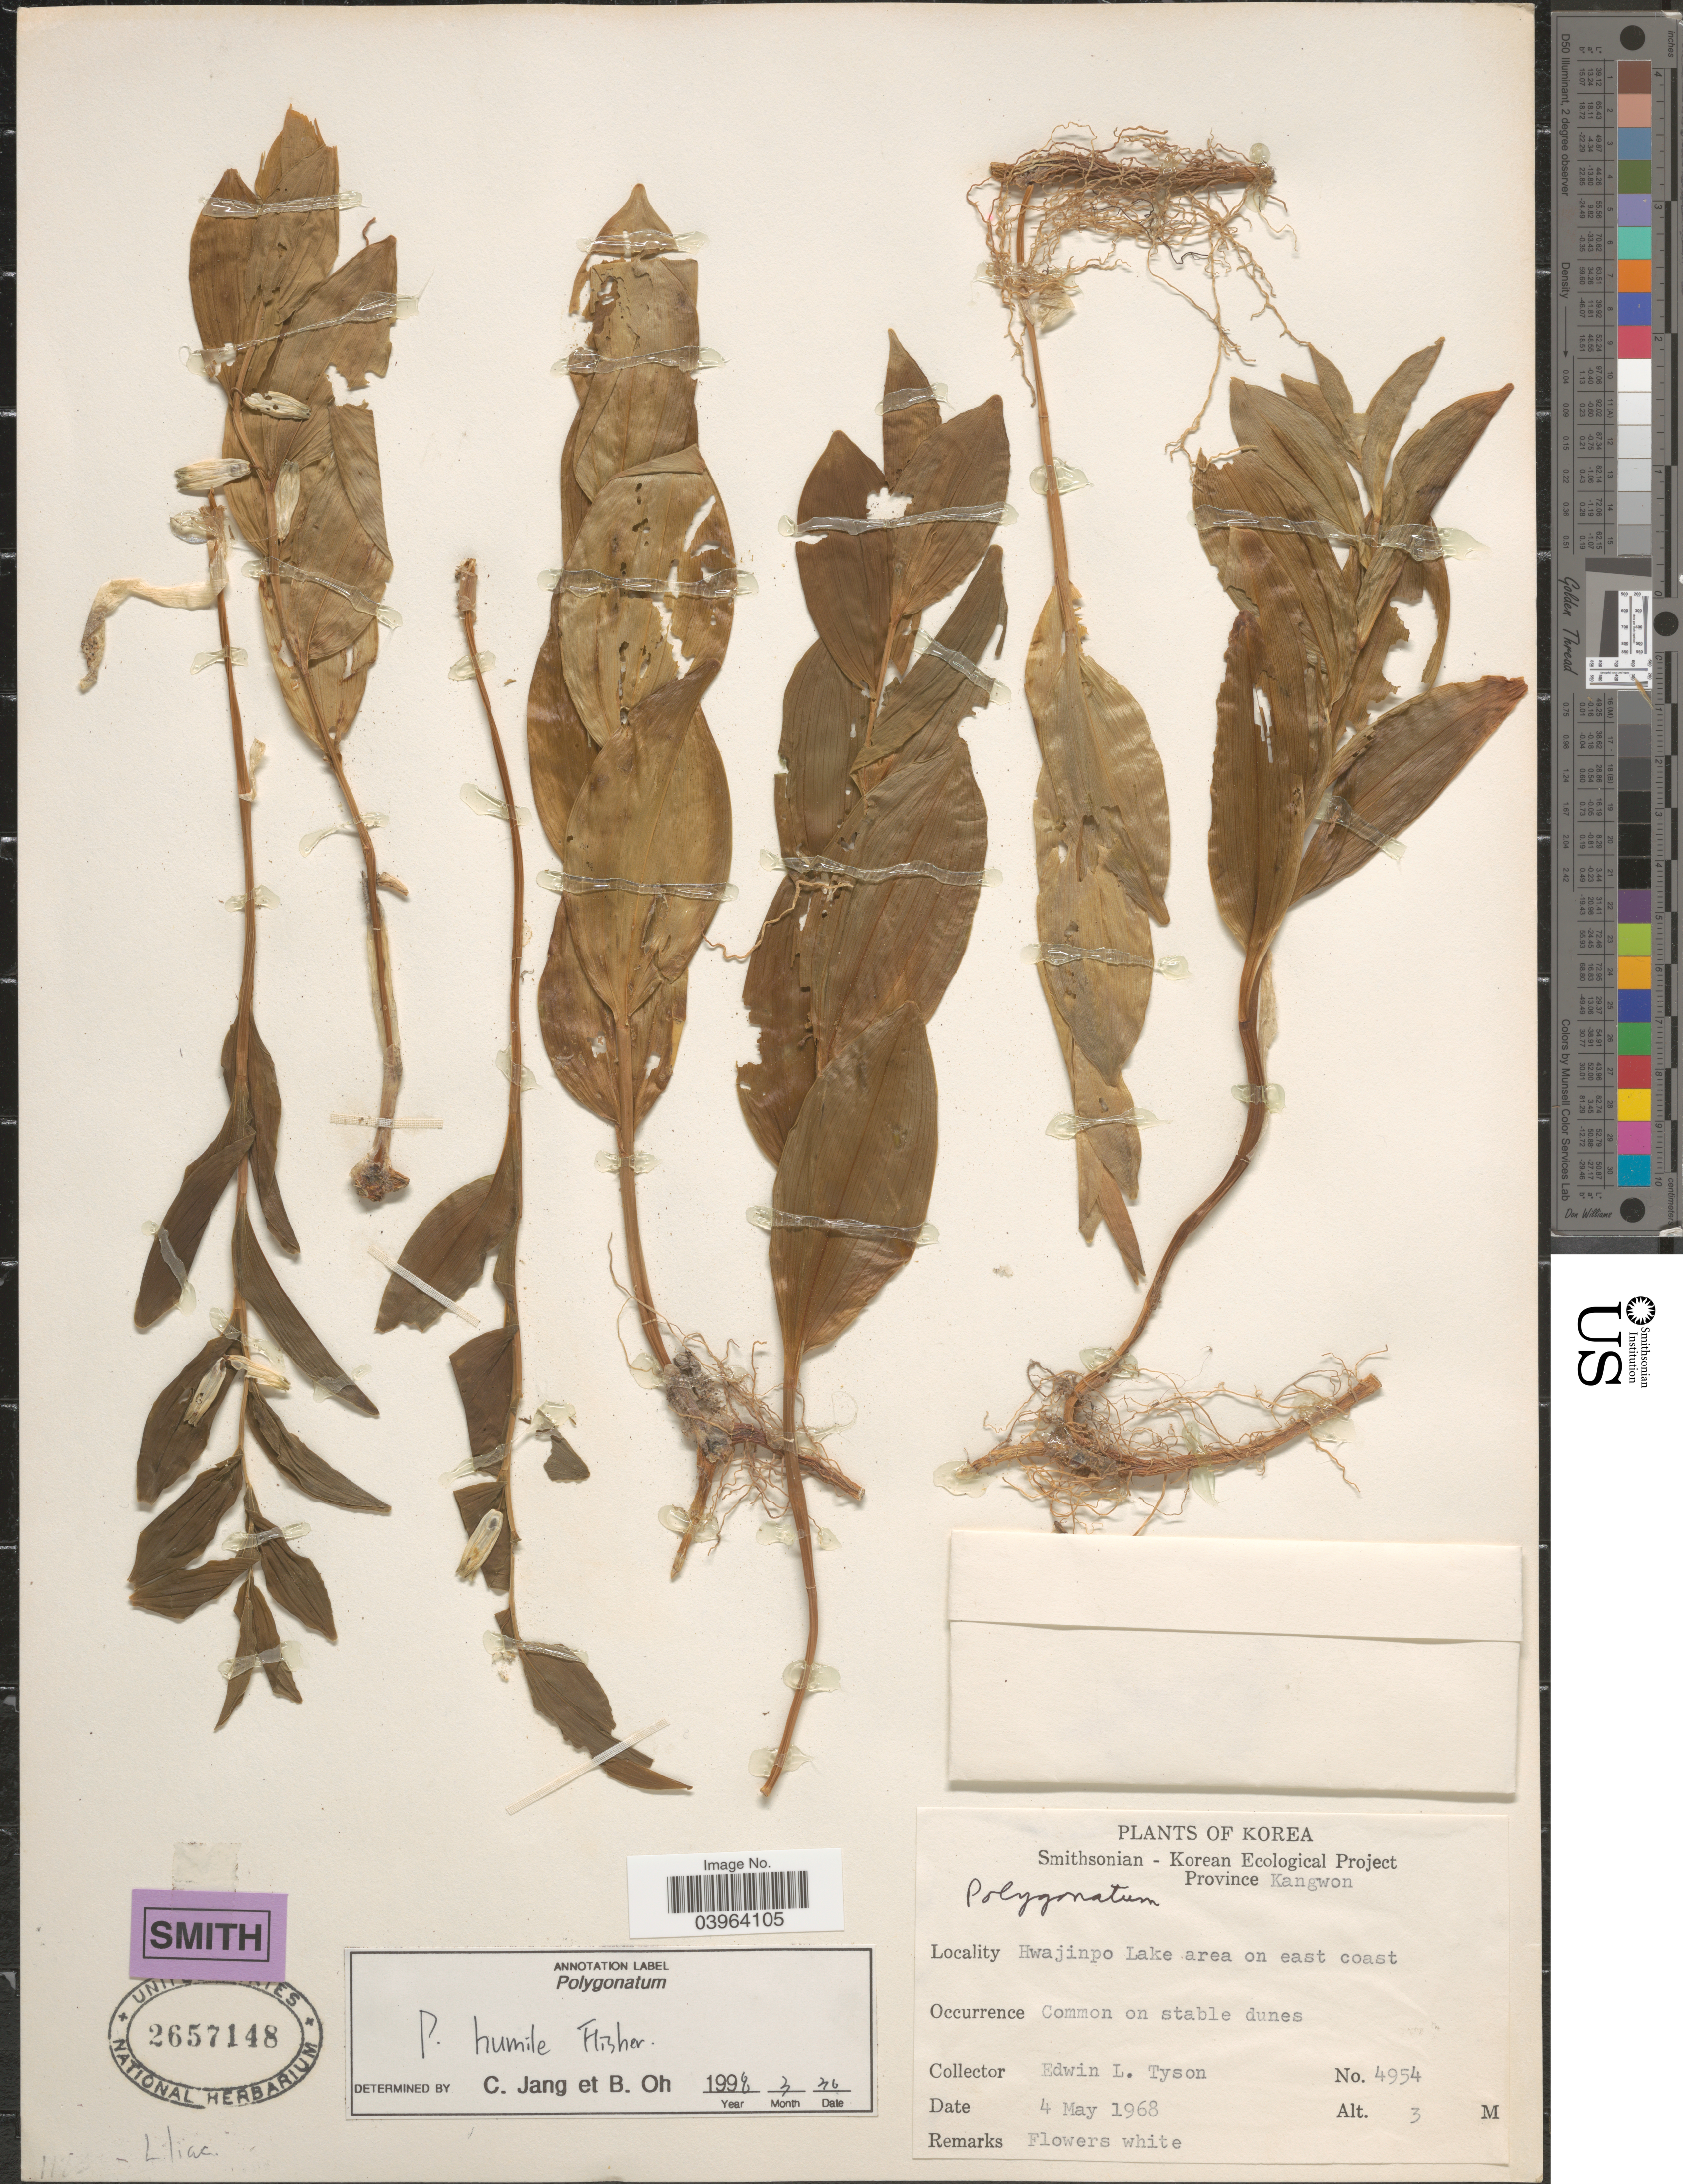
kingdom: Plantae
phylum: Tracheophyta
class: Liliopsida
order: Asparagales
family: Asparagaceae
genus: Polygonatum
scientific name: Polygonatum humile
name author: Fisch. ex Maxim.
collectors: E. L. Tyson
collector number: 4954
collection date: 1968-05-04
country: North Korea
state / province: Kangwon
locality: Hwajinpo Lake area on east coast.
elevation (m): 3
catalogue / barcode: US 2657148